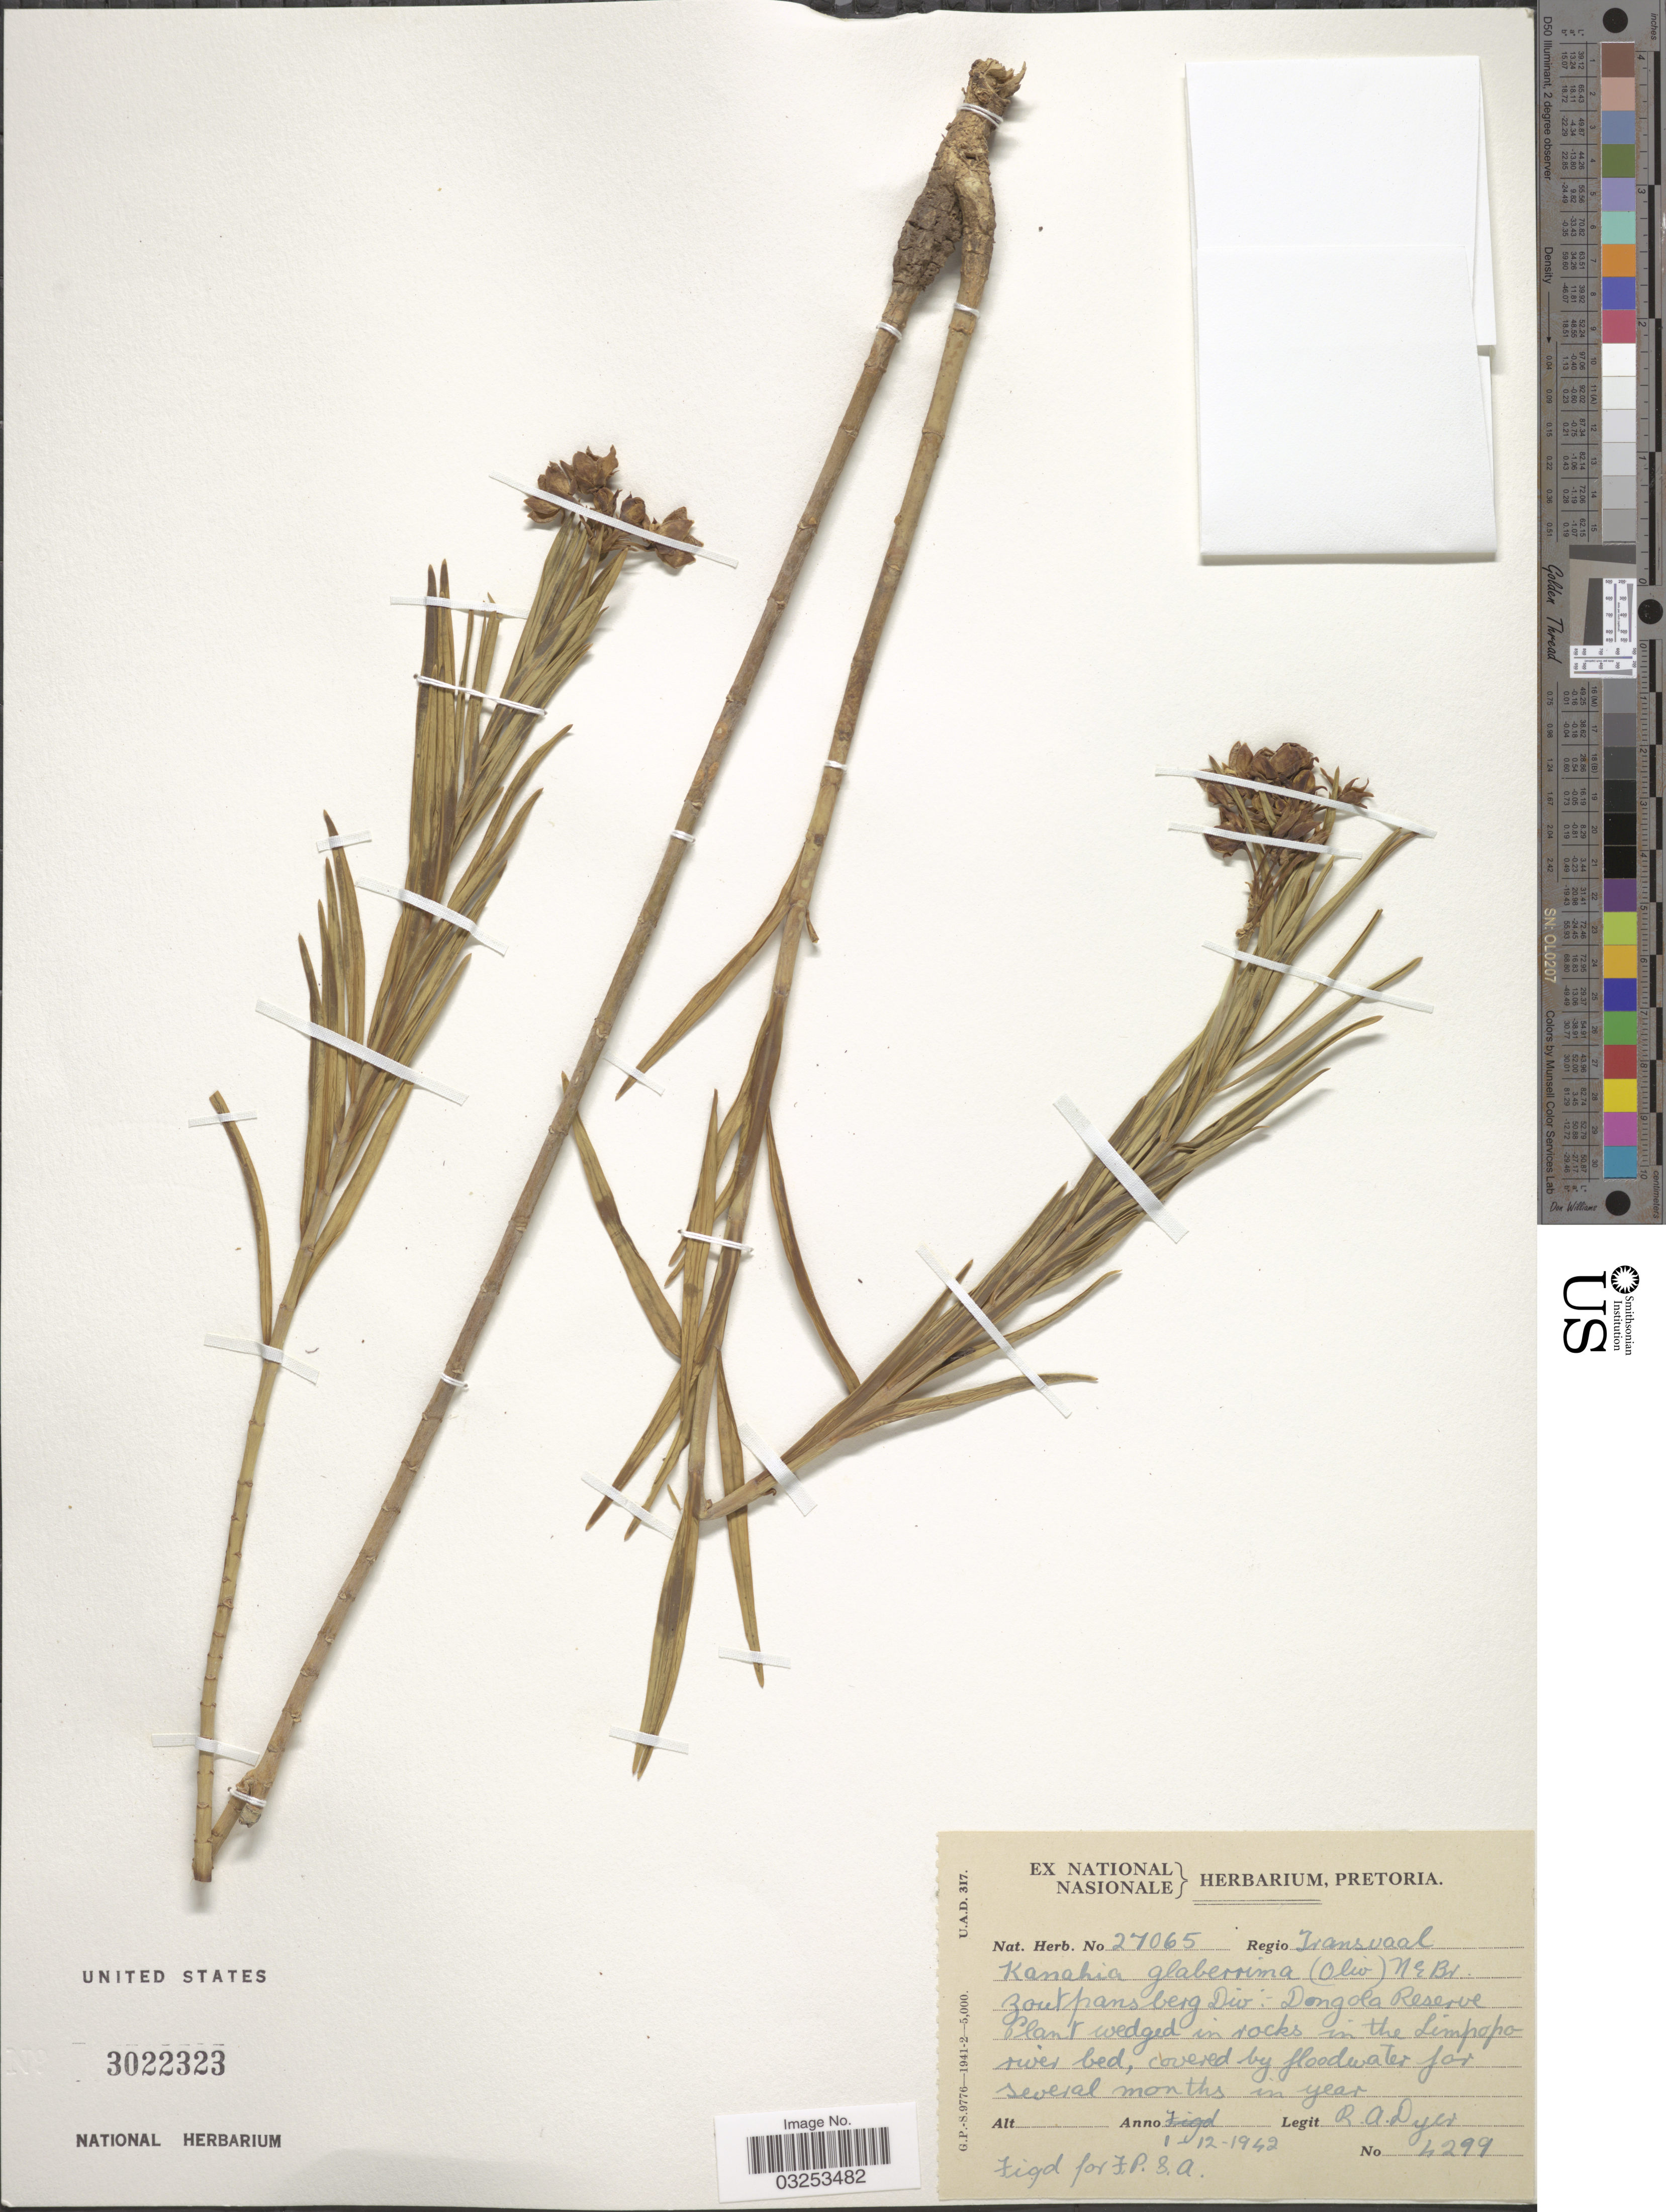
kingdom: Plantae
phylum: Tracheophyta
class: Magnoliopsida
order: Gentianales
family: Apocynaceae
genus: Kanahia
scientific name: Kanahia laniflora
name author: (Forssk.) R. Br.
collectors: R. A. Dyer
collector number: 4299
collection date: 1942-12-01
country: South Africa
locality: Regio Transvaal. Zoutpansberg Div: Dongola Reserve, Limpopo river bed.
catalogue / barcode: US 3022323